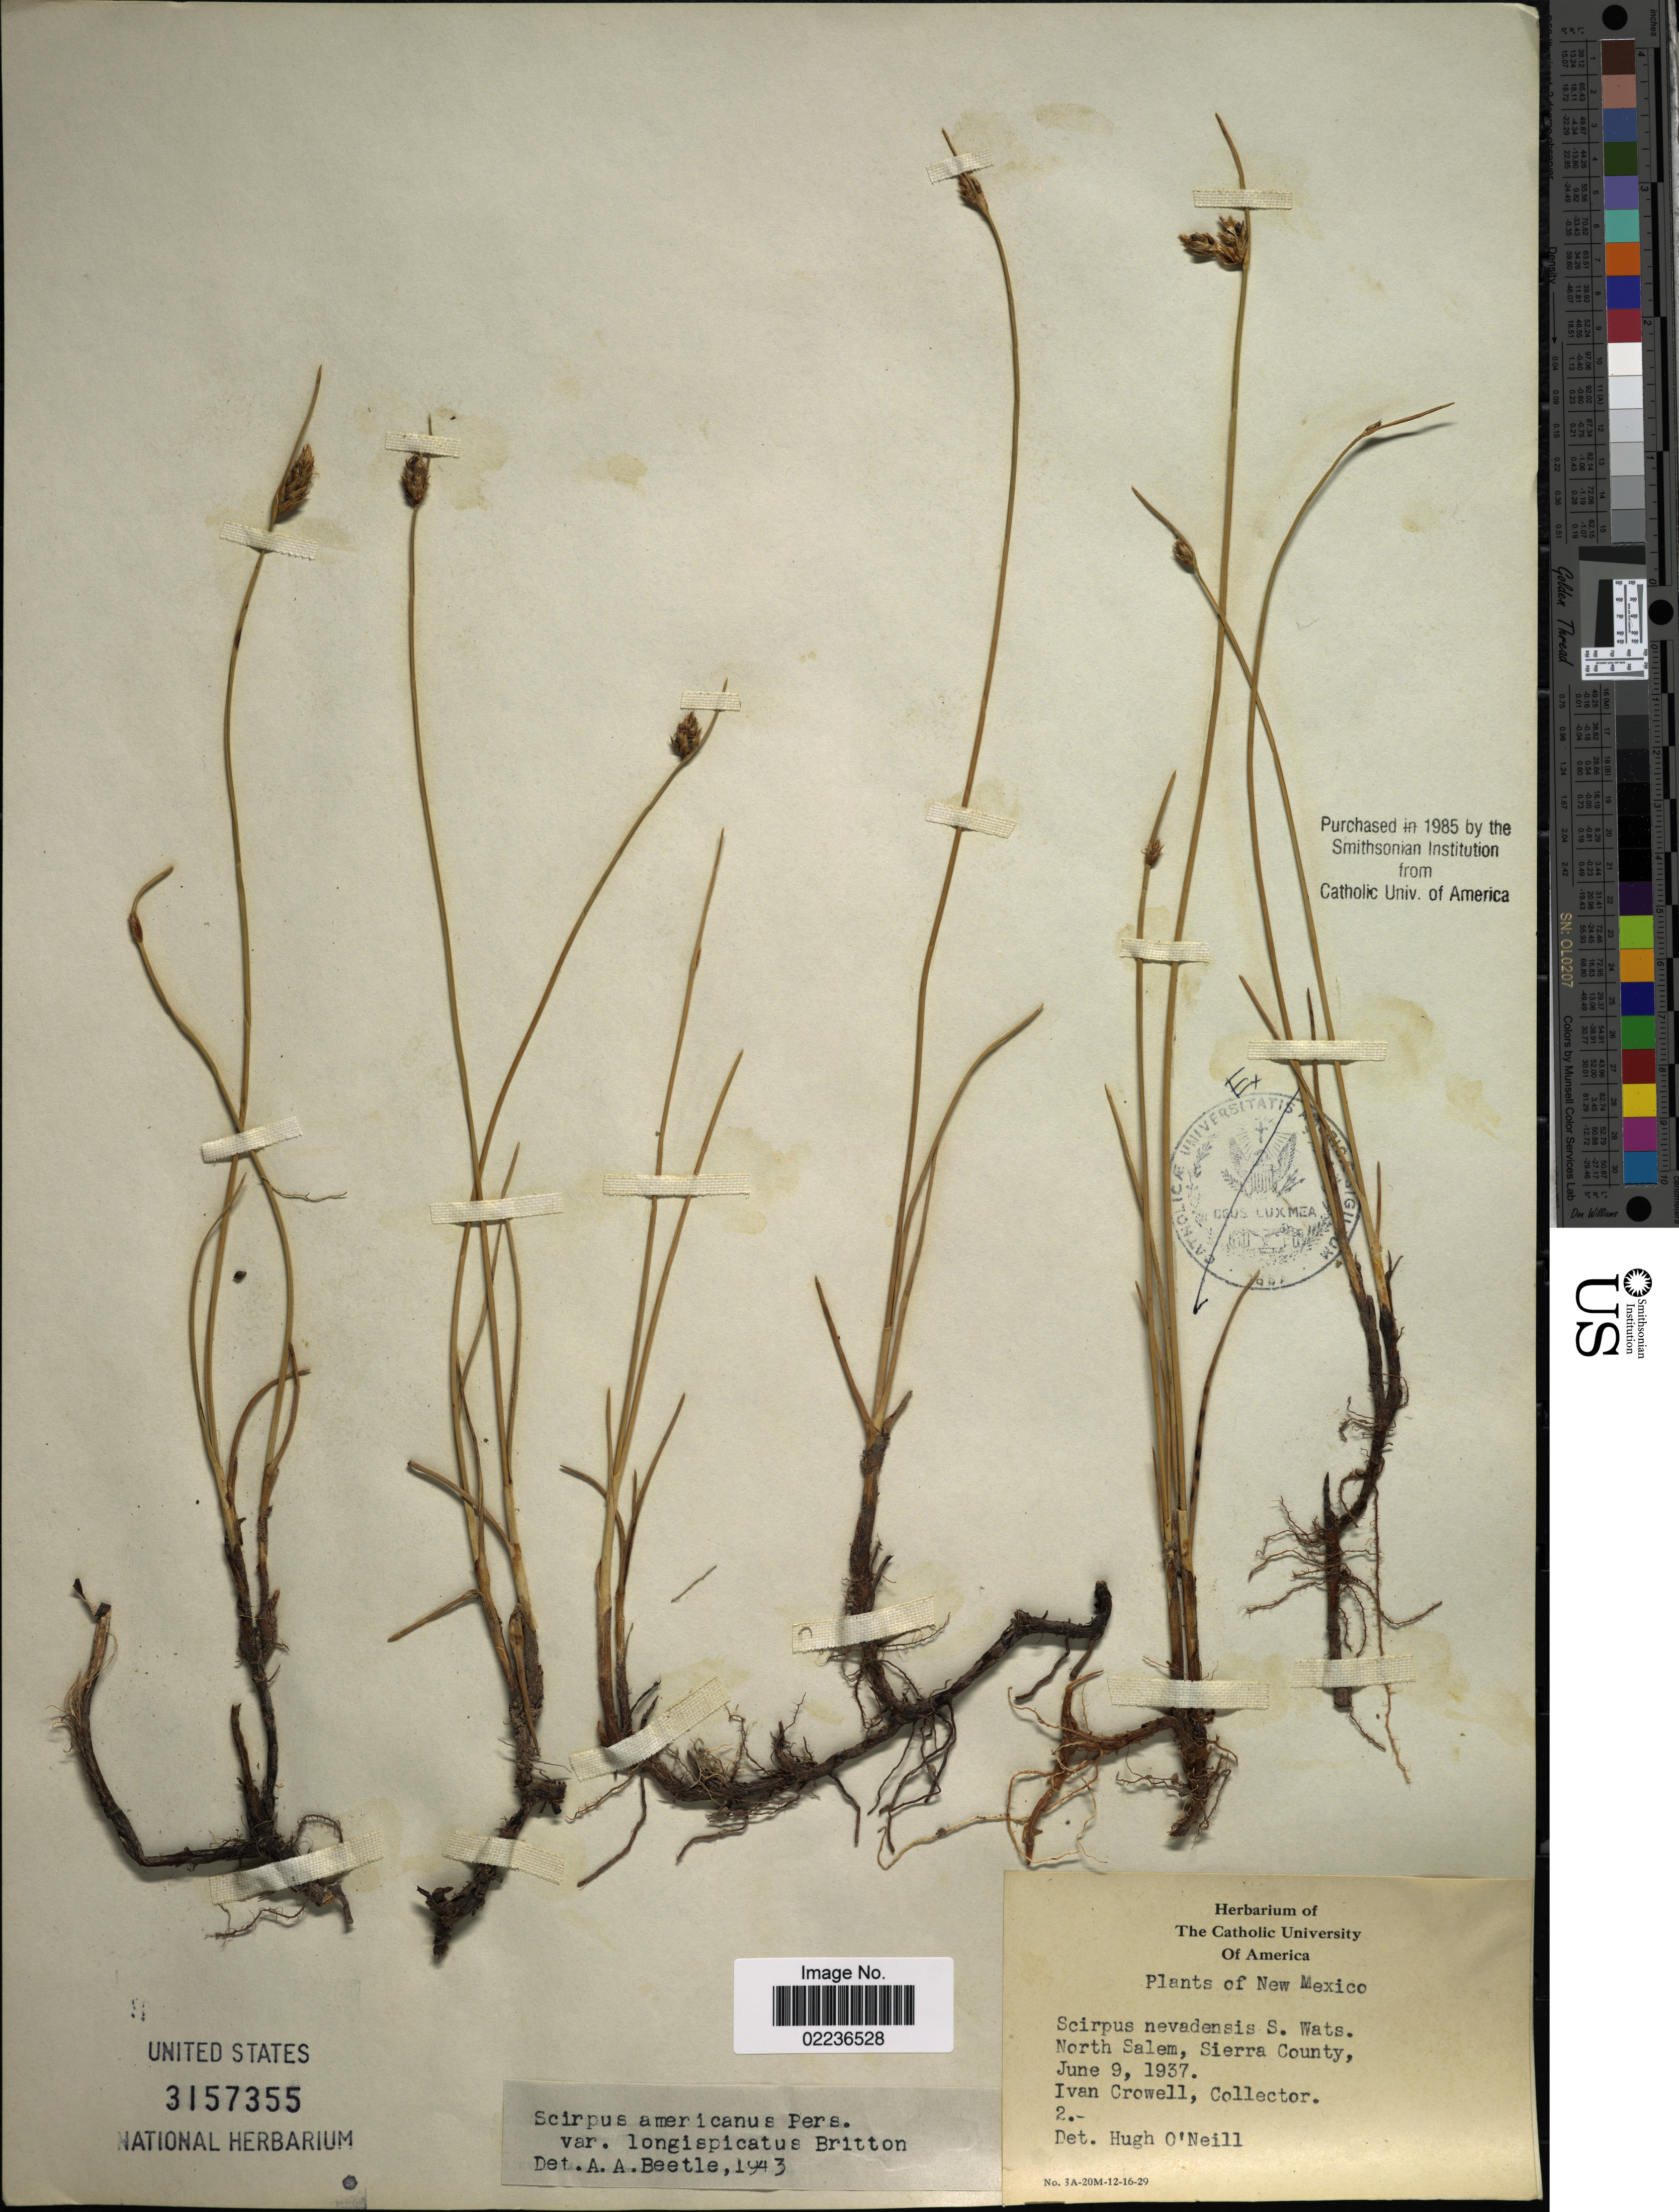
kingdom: Plantae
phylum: Tracheophyta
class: Liliopsida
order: Poales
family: Cyperaceae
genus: Schoenoplectus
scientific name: Schoenoplectus pungens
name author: (Vahl) Palla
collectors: I. Crowell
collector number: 2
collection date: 1937-06-09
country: United States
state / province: New Mexico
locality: North Salem, Sierra County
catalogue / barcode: US 3157355